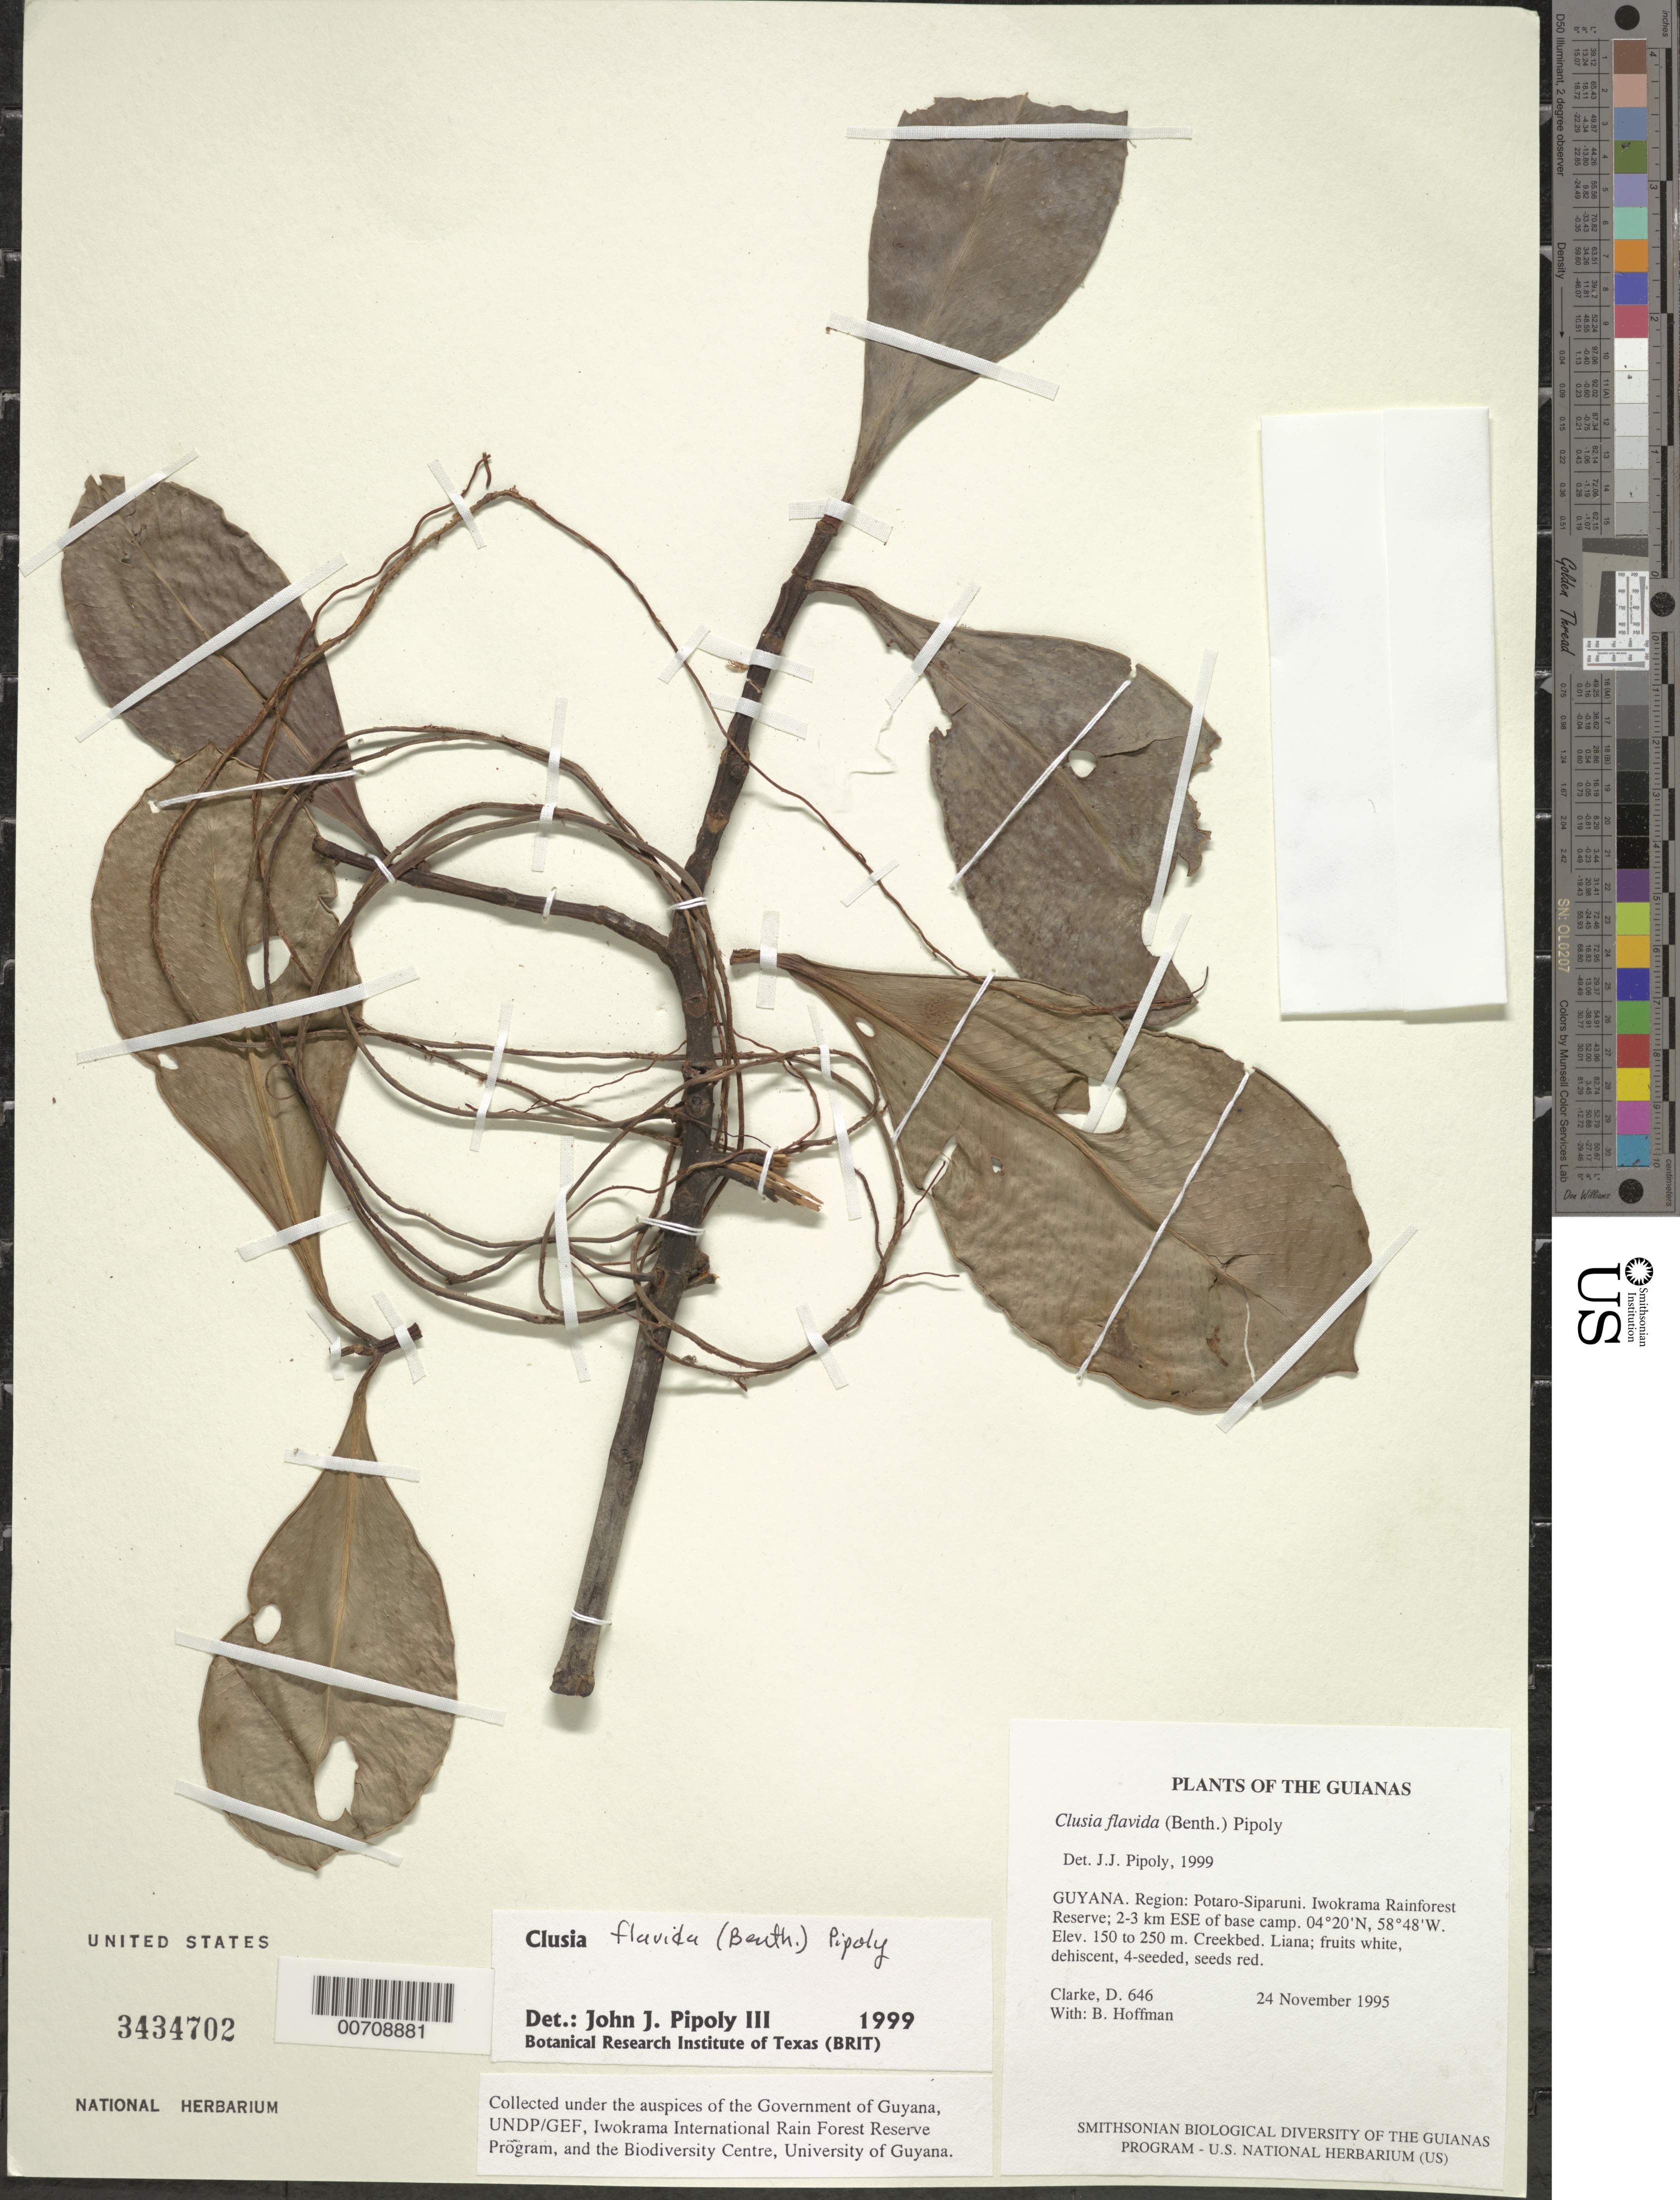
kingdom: Plantae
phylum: Tracheophyta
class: Magnoliopsida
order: Malpighiales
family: Clusiaceae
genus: Clusia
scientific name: Clusia flavida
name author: (Benth.) Pipoly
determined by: Pipoly, J. J., III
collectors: H. D. Clarke & B. Hoffman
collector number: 646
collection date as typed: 24 November 1995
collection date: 1995-11-24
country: Guyana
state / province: Potaro-Siparuni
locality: Iwokrama Rainforest Reserve; 2-3 km ESE of base camp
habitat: Creekbed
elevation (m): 150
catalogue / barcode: US 3434702